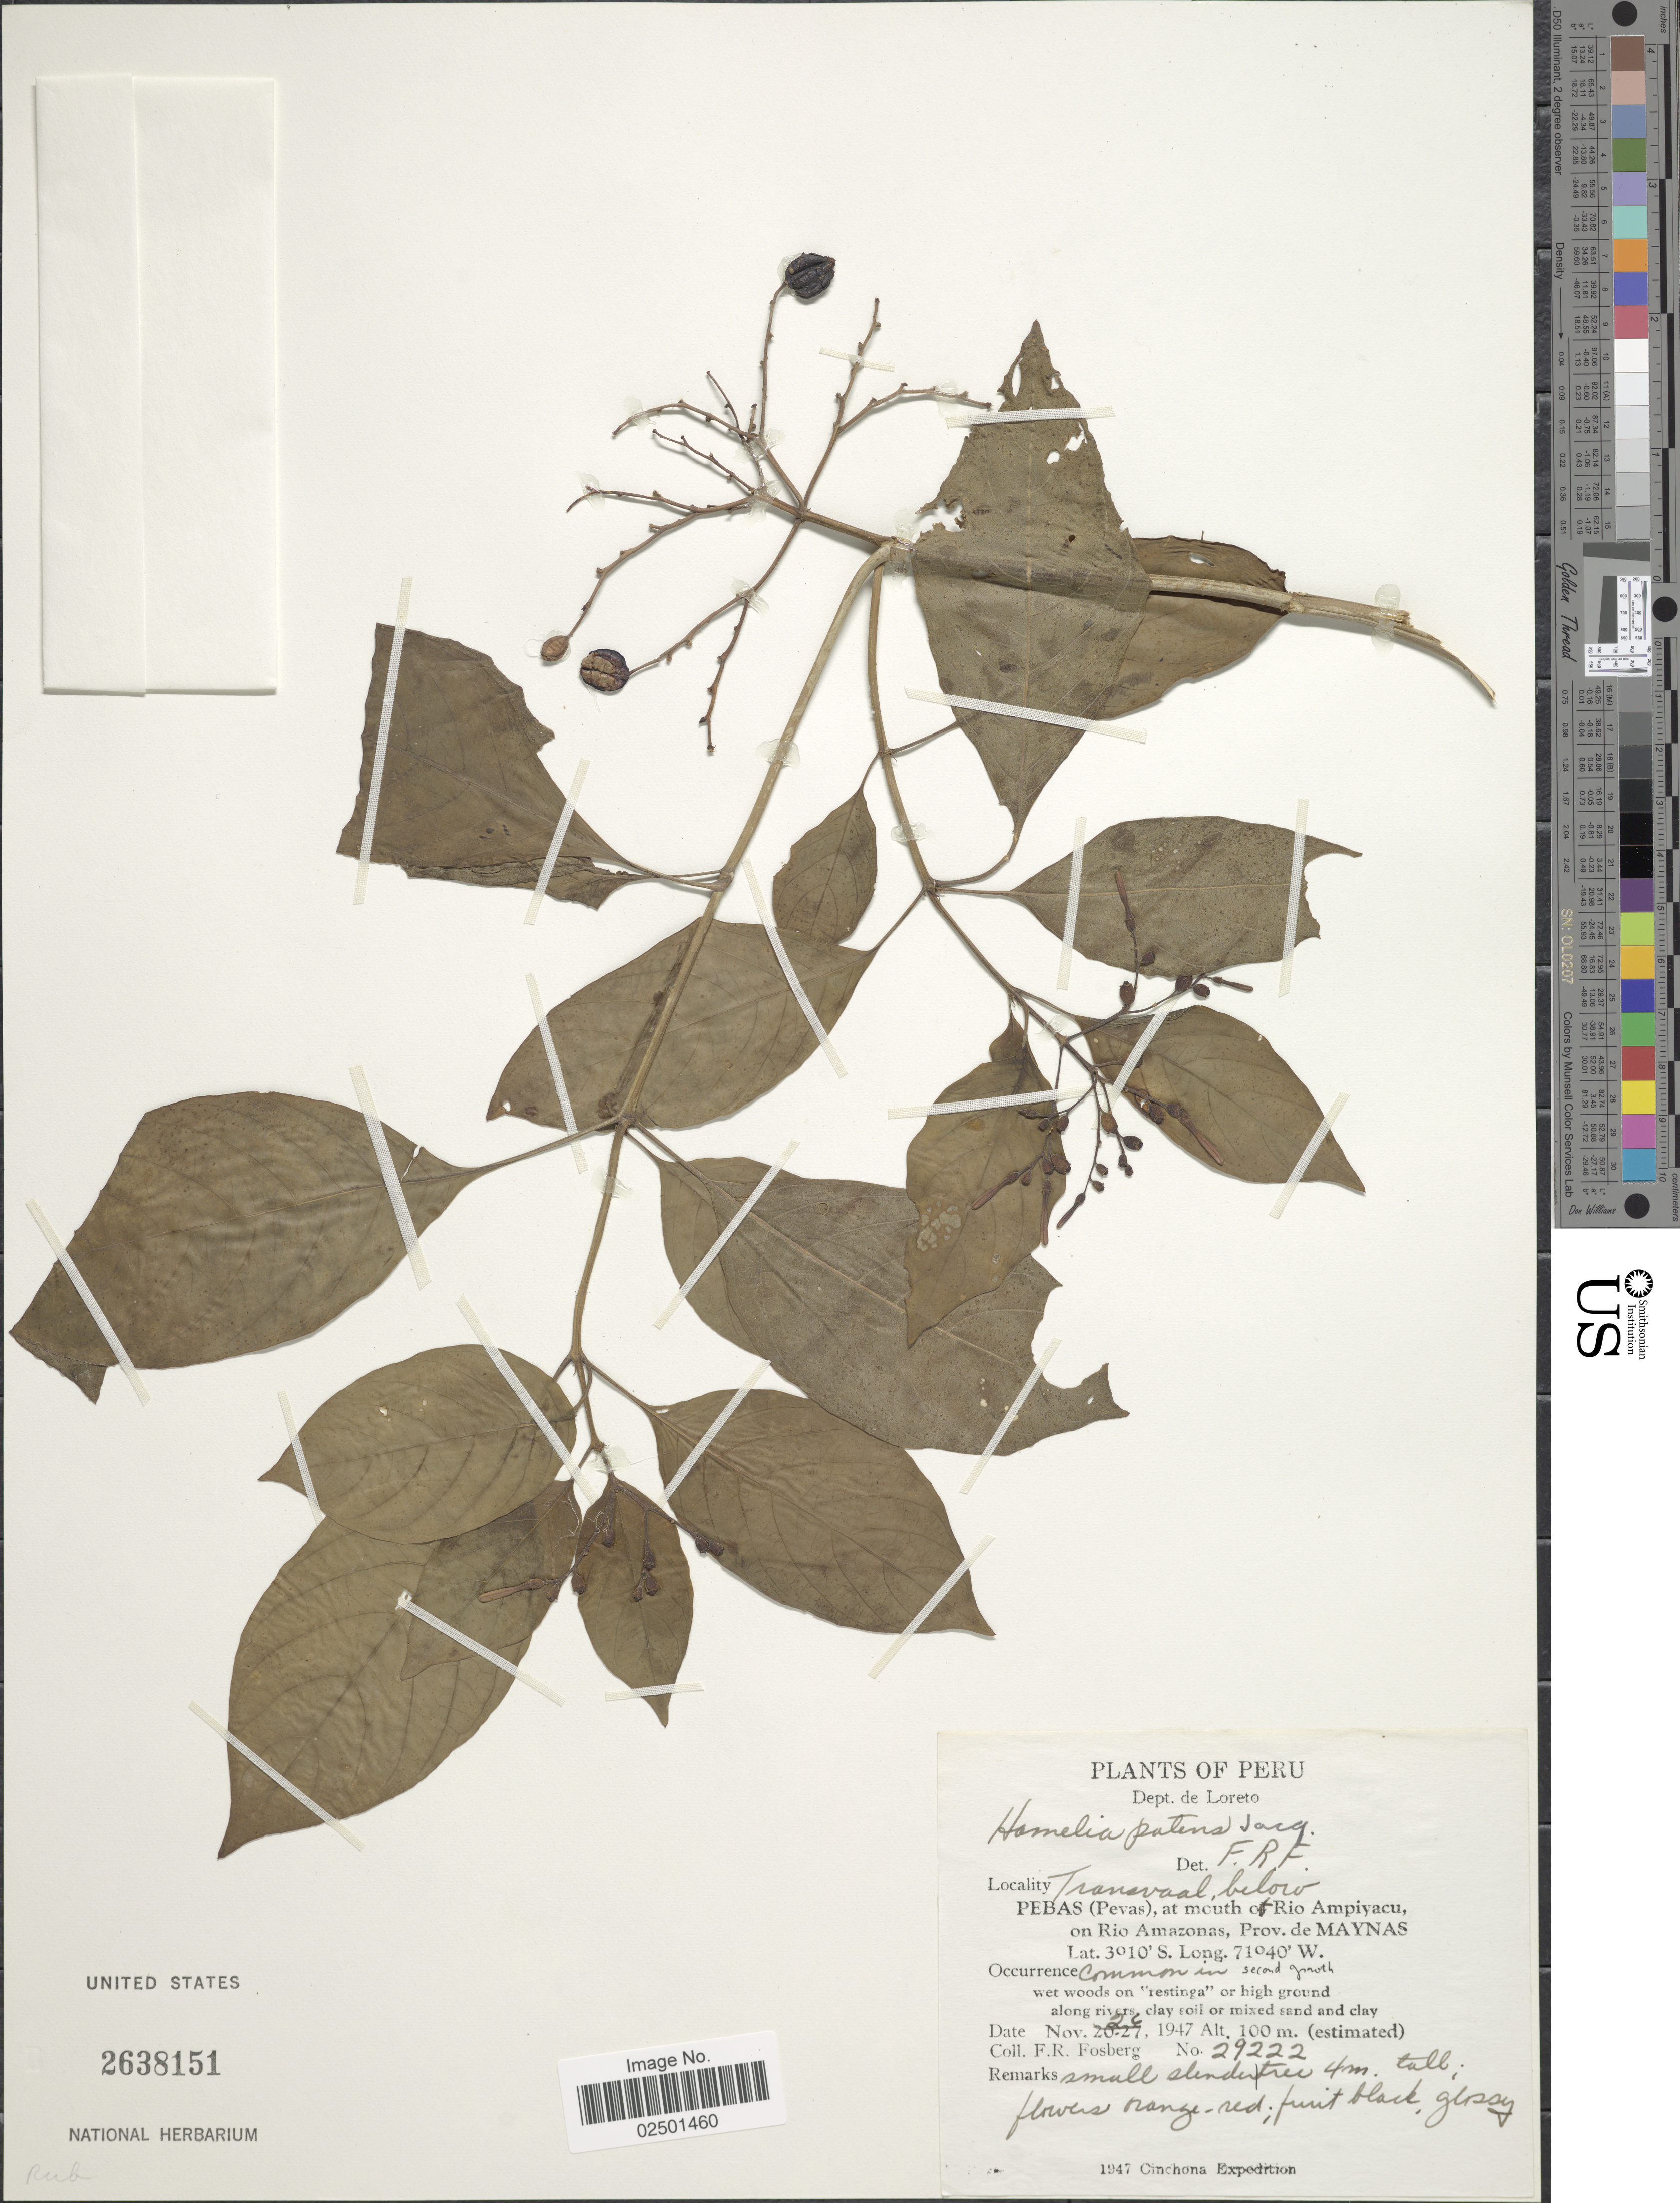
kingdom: Plantae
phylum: Tracheophyta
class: Magnoliopsida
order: Gentianales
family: Rubiaceae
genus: Hamelia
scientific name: Hamelia patens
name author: Jacq.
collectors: F. R. Fosberg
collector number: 29222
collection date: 1947-11-26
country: Peru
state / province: Loreto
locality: Dept. de Loreto. Transvaal, below Pebas ( Pevas), at mouth of Rio Ampiyacu, on Rio Amazonas, Prov. de Maynas.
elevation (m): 100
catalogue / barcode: US 2638151